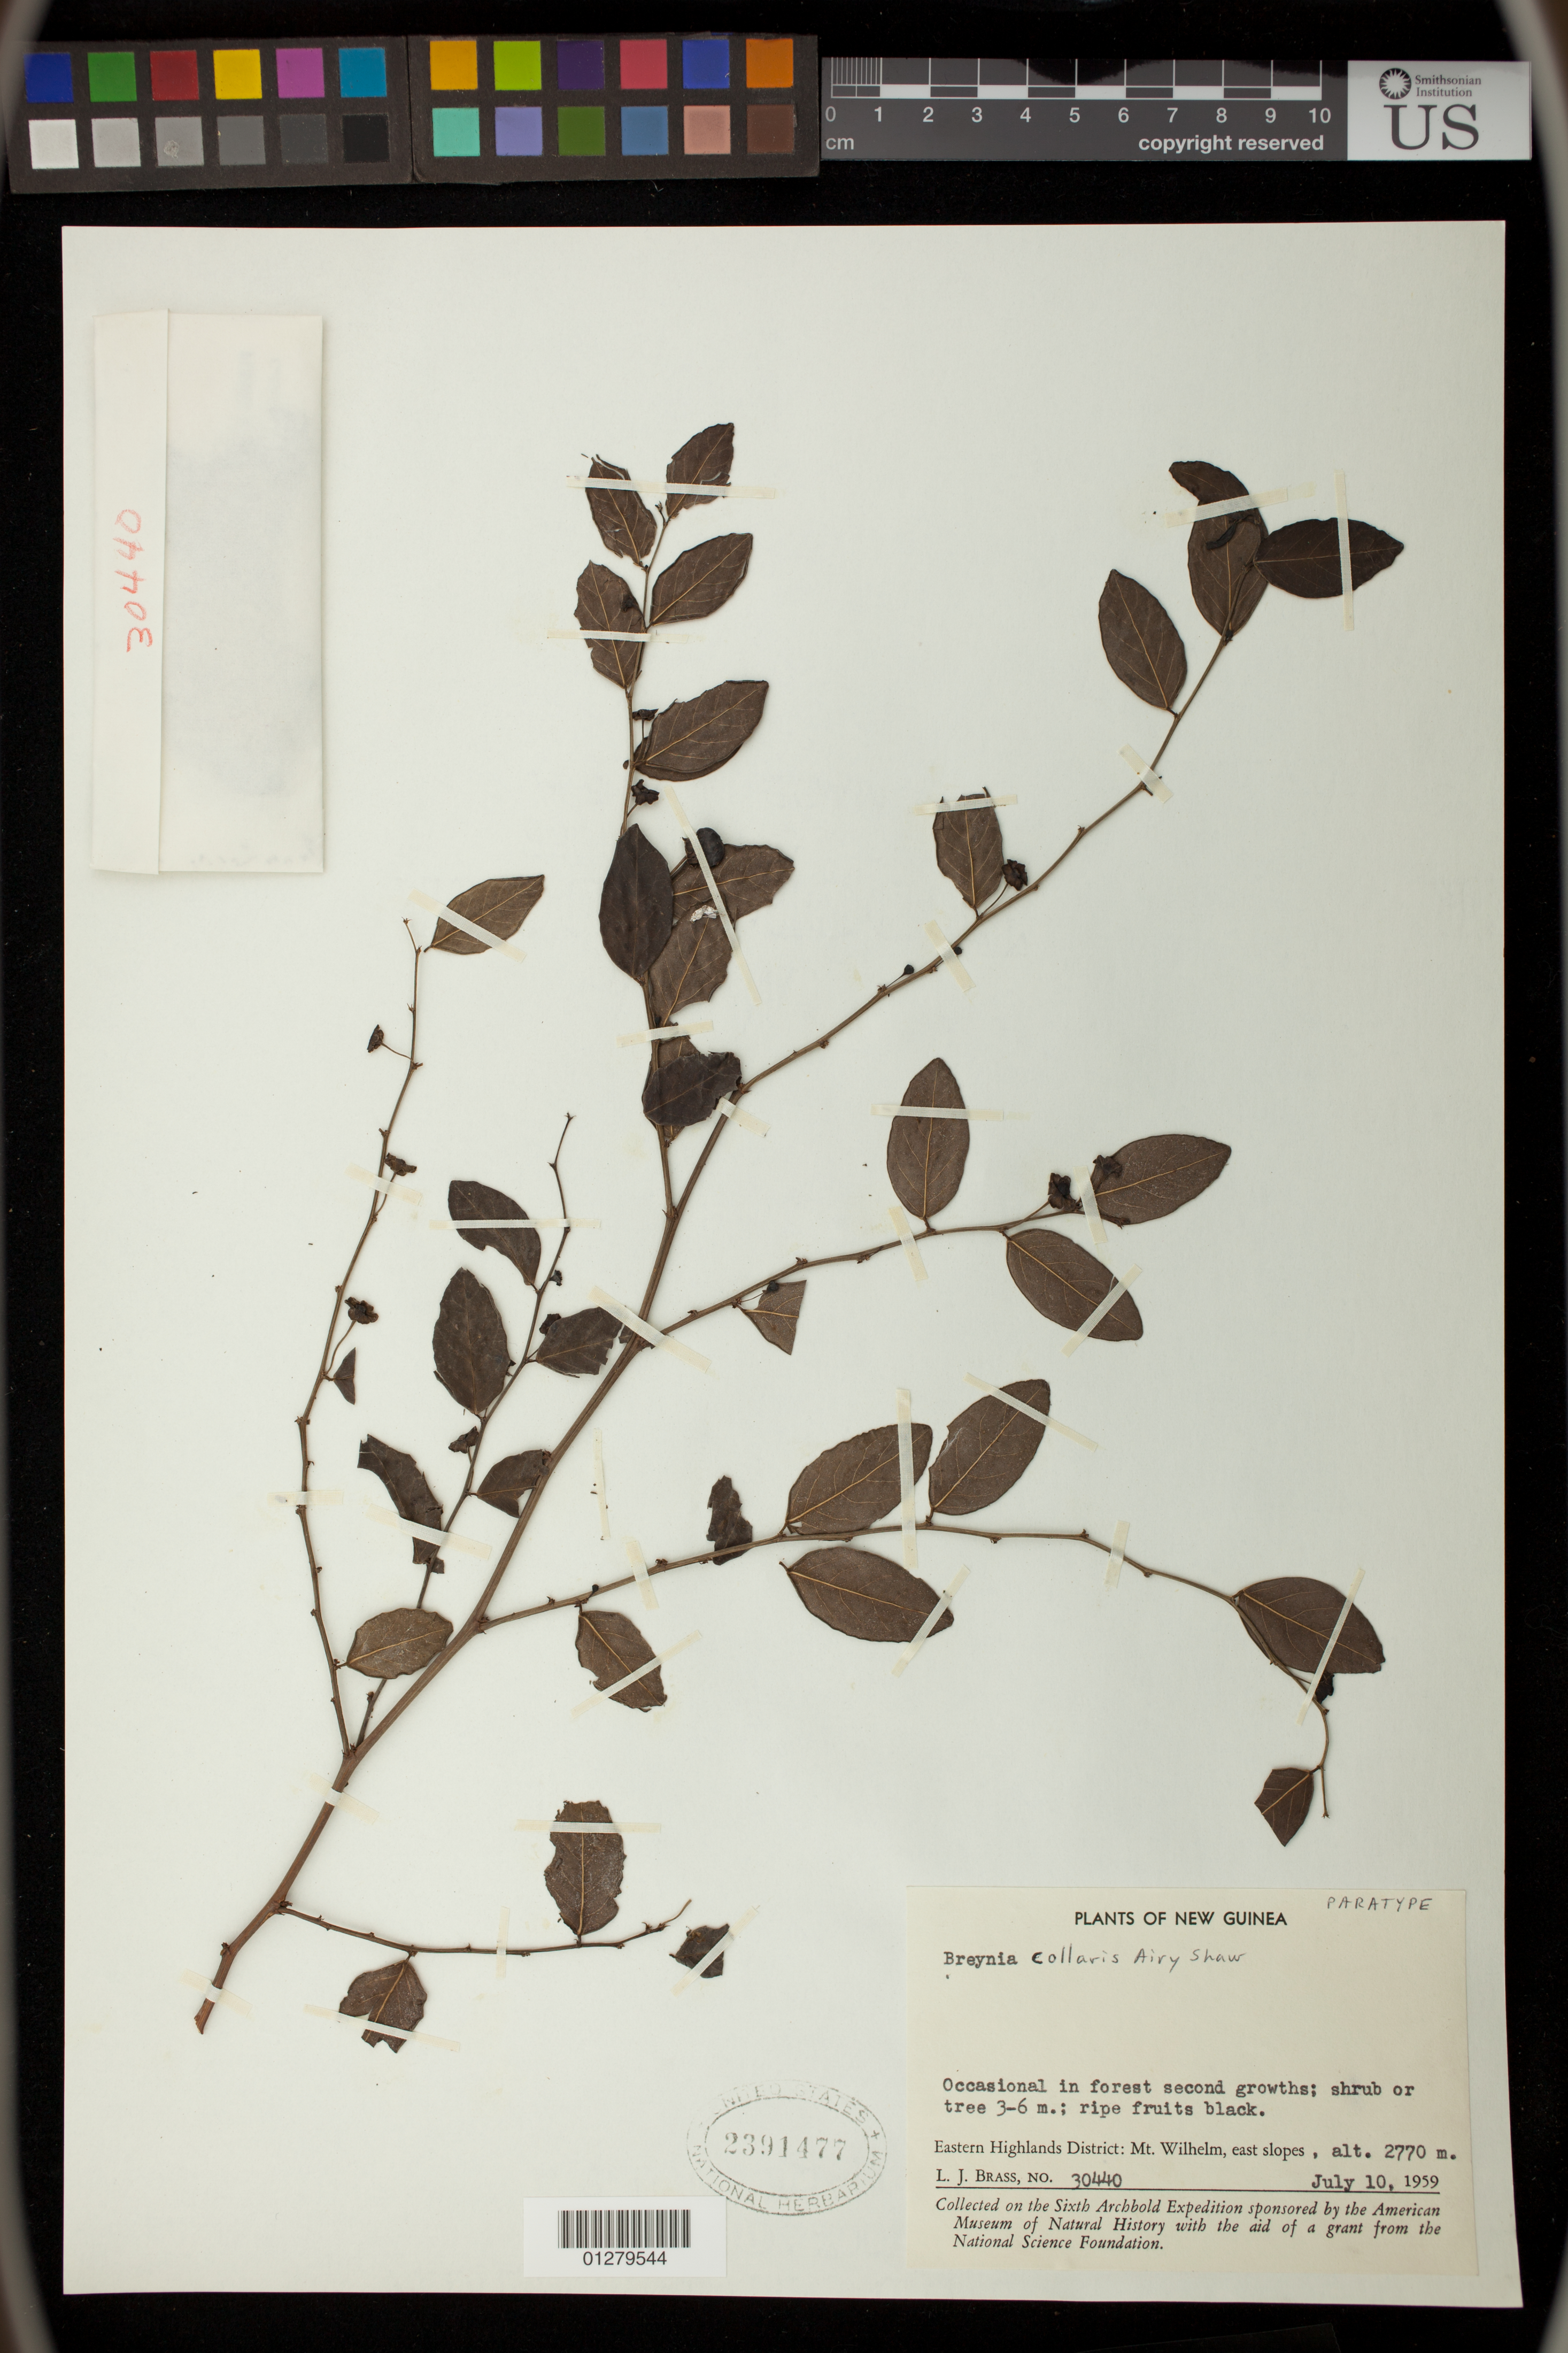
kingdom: Plantae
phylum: Tracheophyta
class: Magnoliopsida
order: Malpighiales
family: Phyllanthaceae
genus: Breynia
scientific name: Breynia collaris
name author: Airy Shaw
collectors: L. J. Brass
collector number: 30440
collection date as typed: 10 Jul 1959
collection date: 1959-07-10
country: Papua New Guinea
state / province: Eastern Highlands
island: New Guinea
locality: Mt. wilhelm, east slopes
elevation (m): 2770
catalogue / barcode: US 2391477